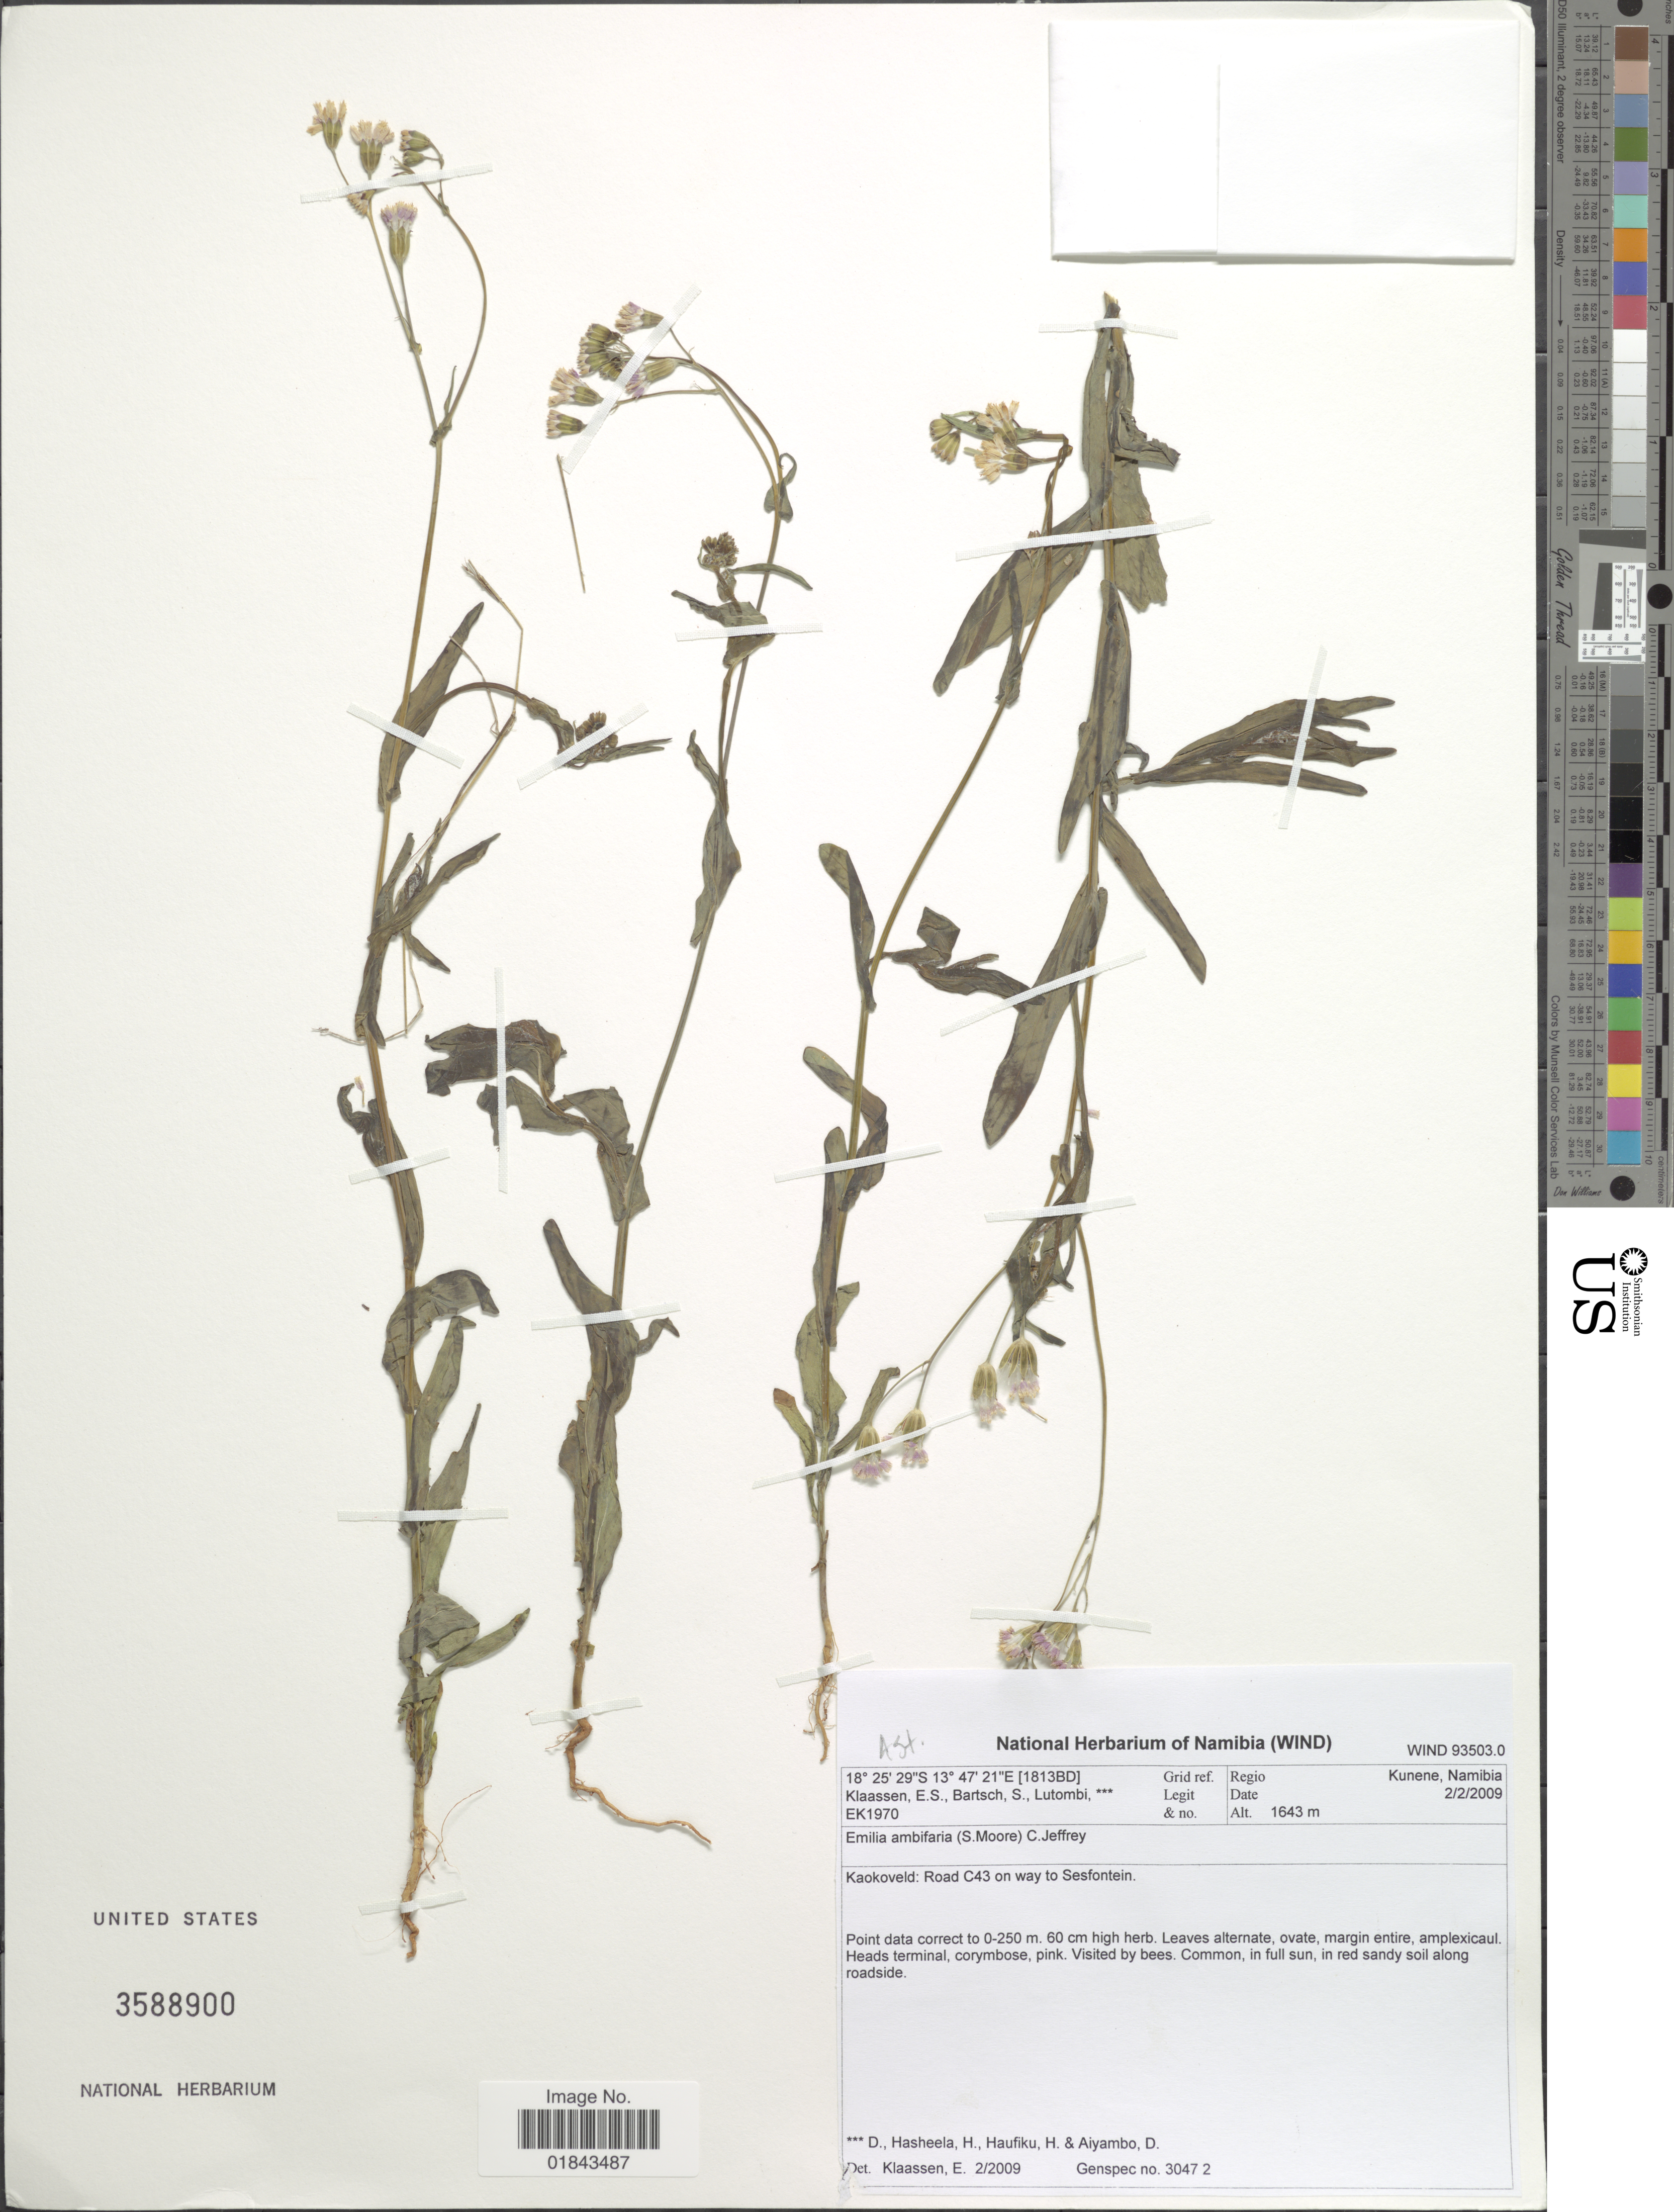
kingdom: Plantae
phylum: Tracheophyta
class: Magnoliopsida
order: Asterales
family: Asteraceae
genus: Emilia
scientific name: Emilia ambifaria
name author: (S. Moore) C. Jeffrey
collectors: E. S. Klaassen, S. Bartsch, D. Lutombi, H. Hasheela & et al.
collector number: EK1970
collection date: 2009-02-02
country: Namibia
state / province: Kunene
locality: Kaokoveld: Road C43 on way to Sesfontein.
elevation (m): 1643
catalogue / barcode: US 3588900